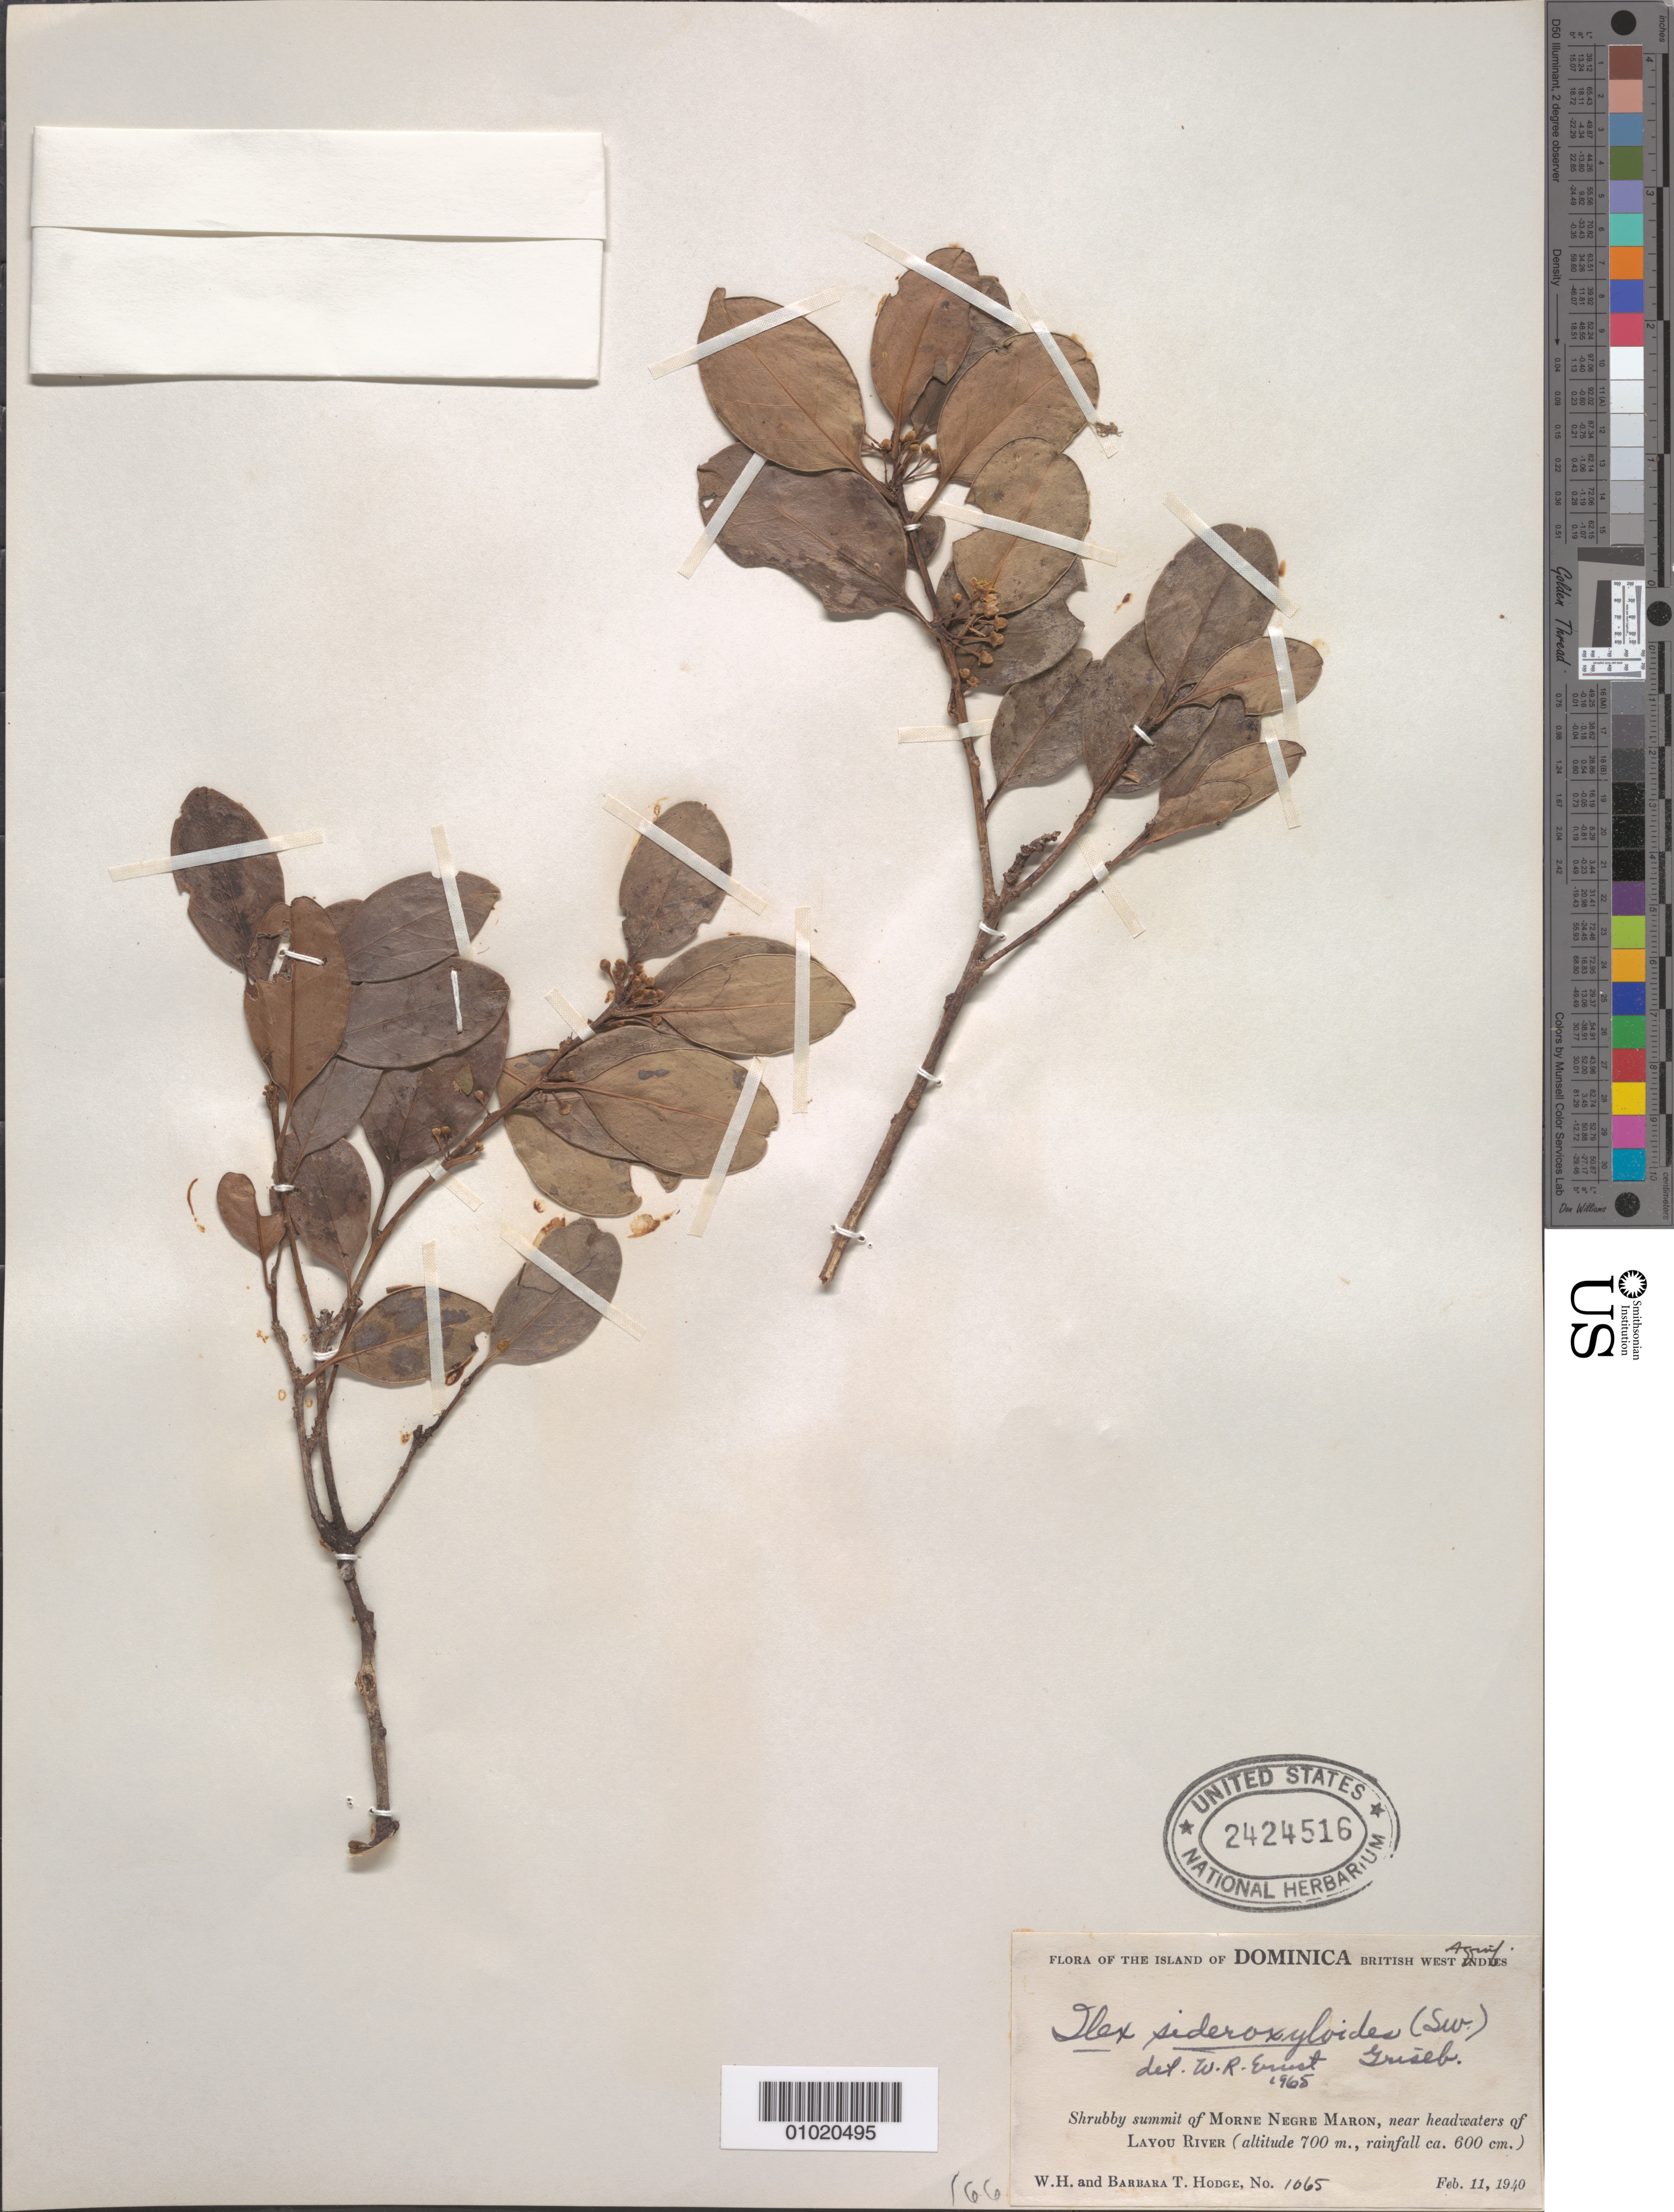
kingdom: Plantae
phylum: Tracheophyta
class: Magnoliopsida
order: Aquifoliales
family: Aquifoliaceae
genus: Ilex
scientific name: Ilex sideroxyloides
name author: (Sw.) Griseb.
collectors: W. Hodge & B. Hodge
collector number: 1065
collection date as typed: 11 Feb 1940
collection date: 1940-02-11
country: Dominica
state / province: St. George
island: Dominica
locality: Shrubby summit of Morne Negre Maron, near headwaters of Layou River.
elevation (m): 700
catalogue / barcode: US 2424516